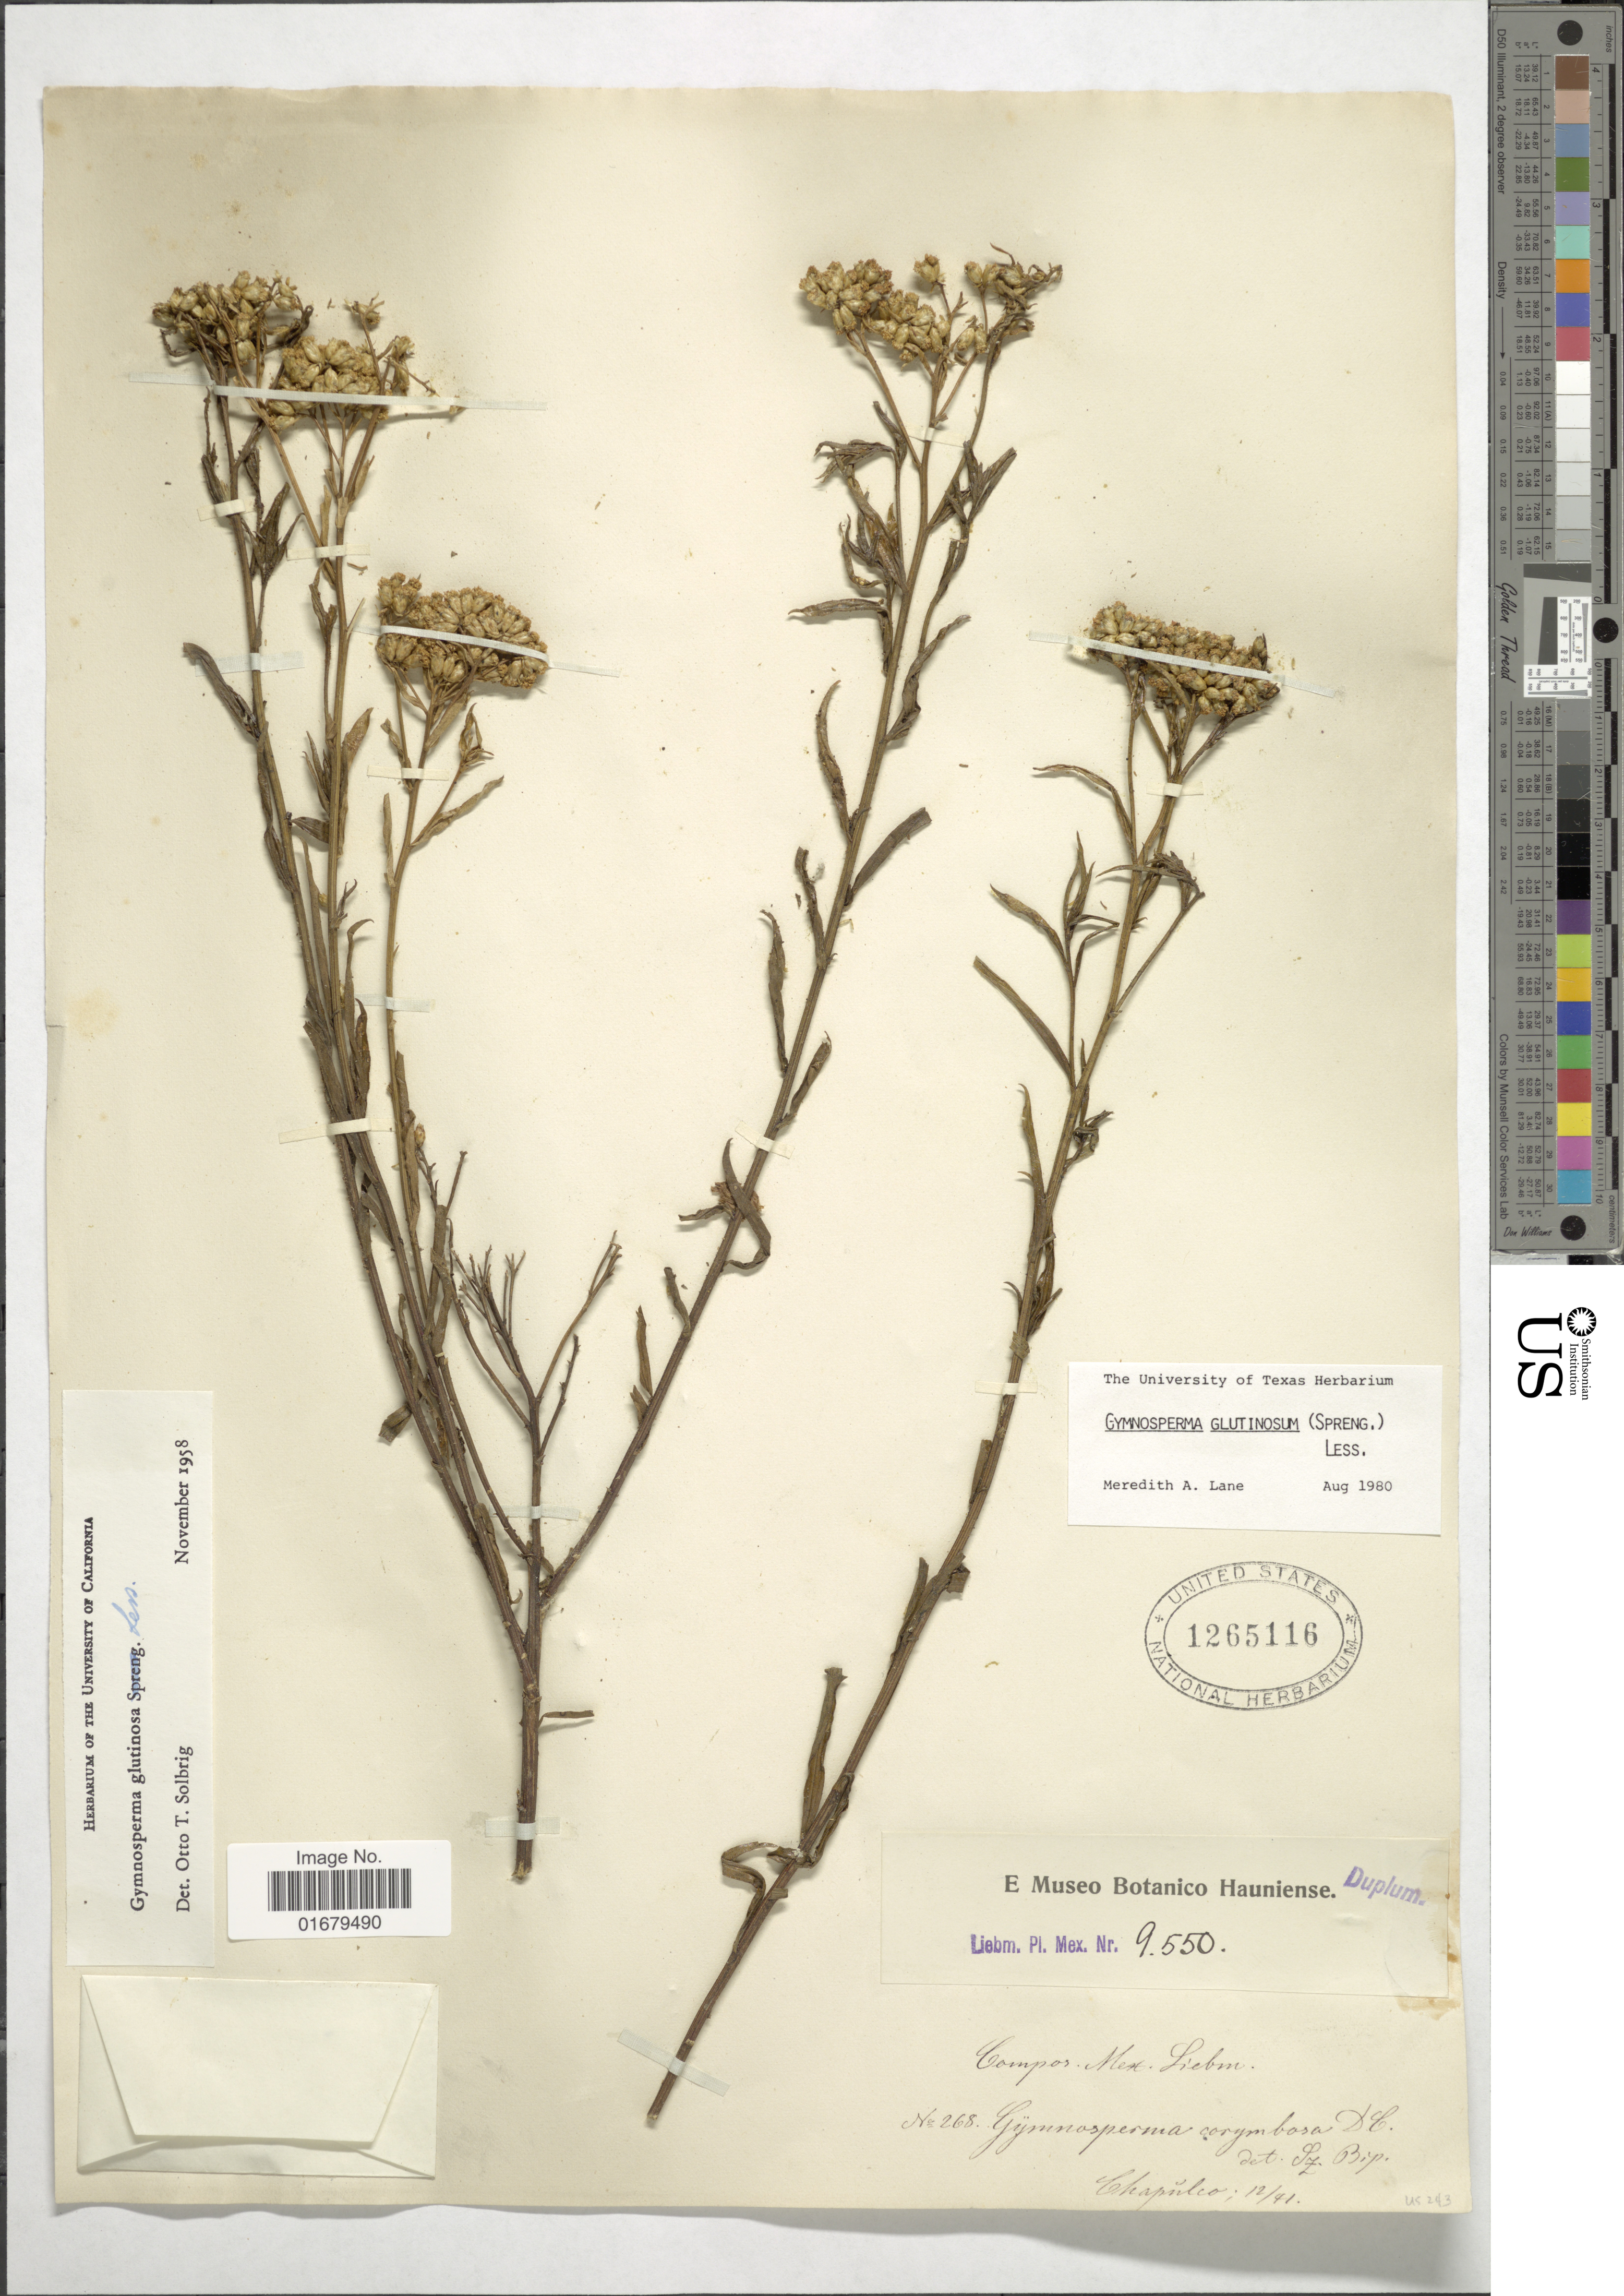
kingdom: Plantae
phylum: Tracheophyta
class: Magnoliopsida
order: Asterales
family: Asteraceae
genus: Gymnosperma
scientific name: Gymnosperma glutinosum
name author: (Spreng.) Less.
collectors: Liebmann, --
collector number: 268/9550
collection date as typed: Transcribed d/m/y: /12/41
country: Mexico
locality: Chapulco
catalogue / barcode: US 1265116